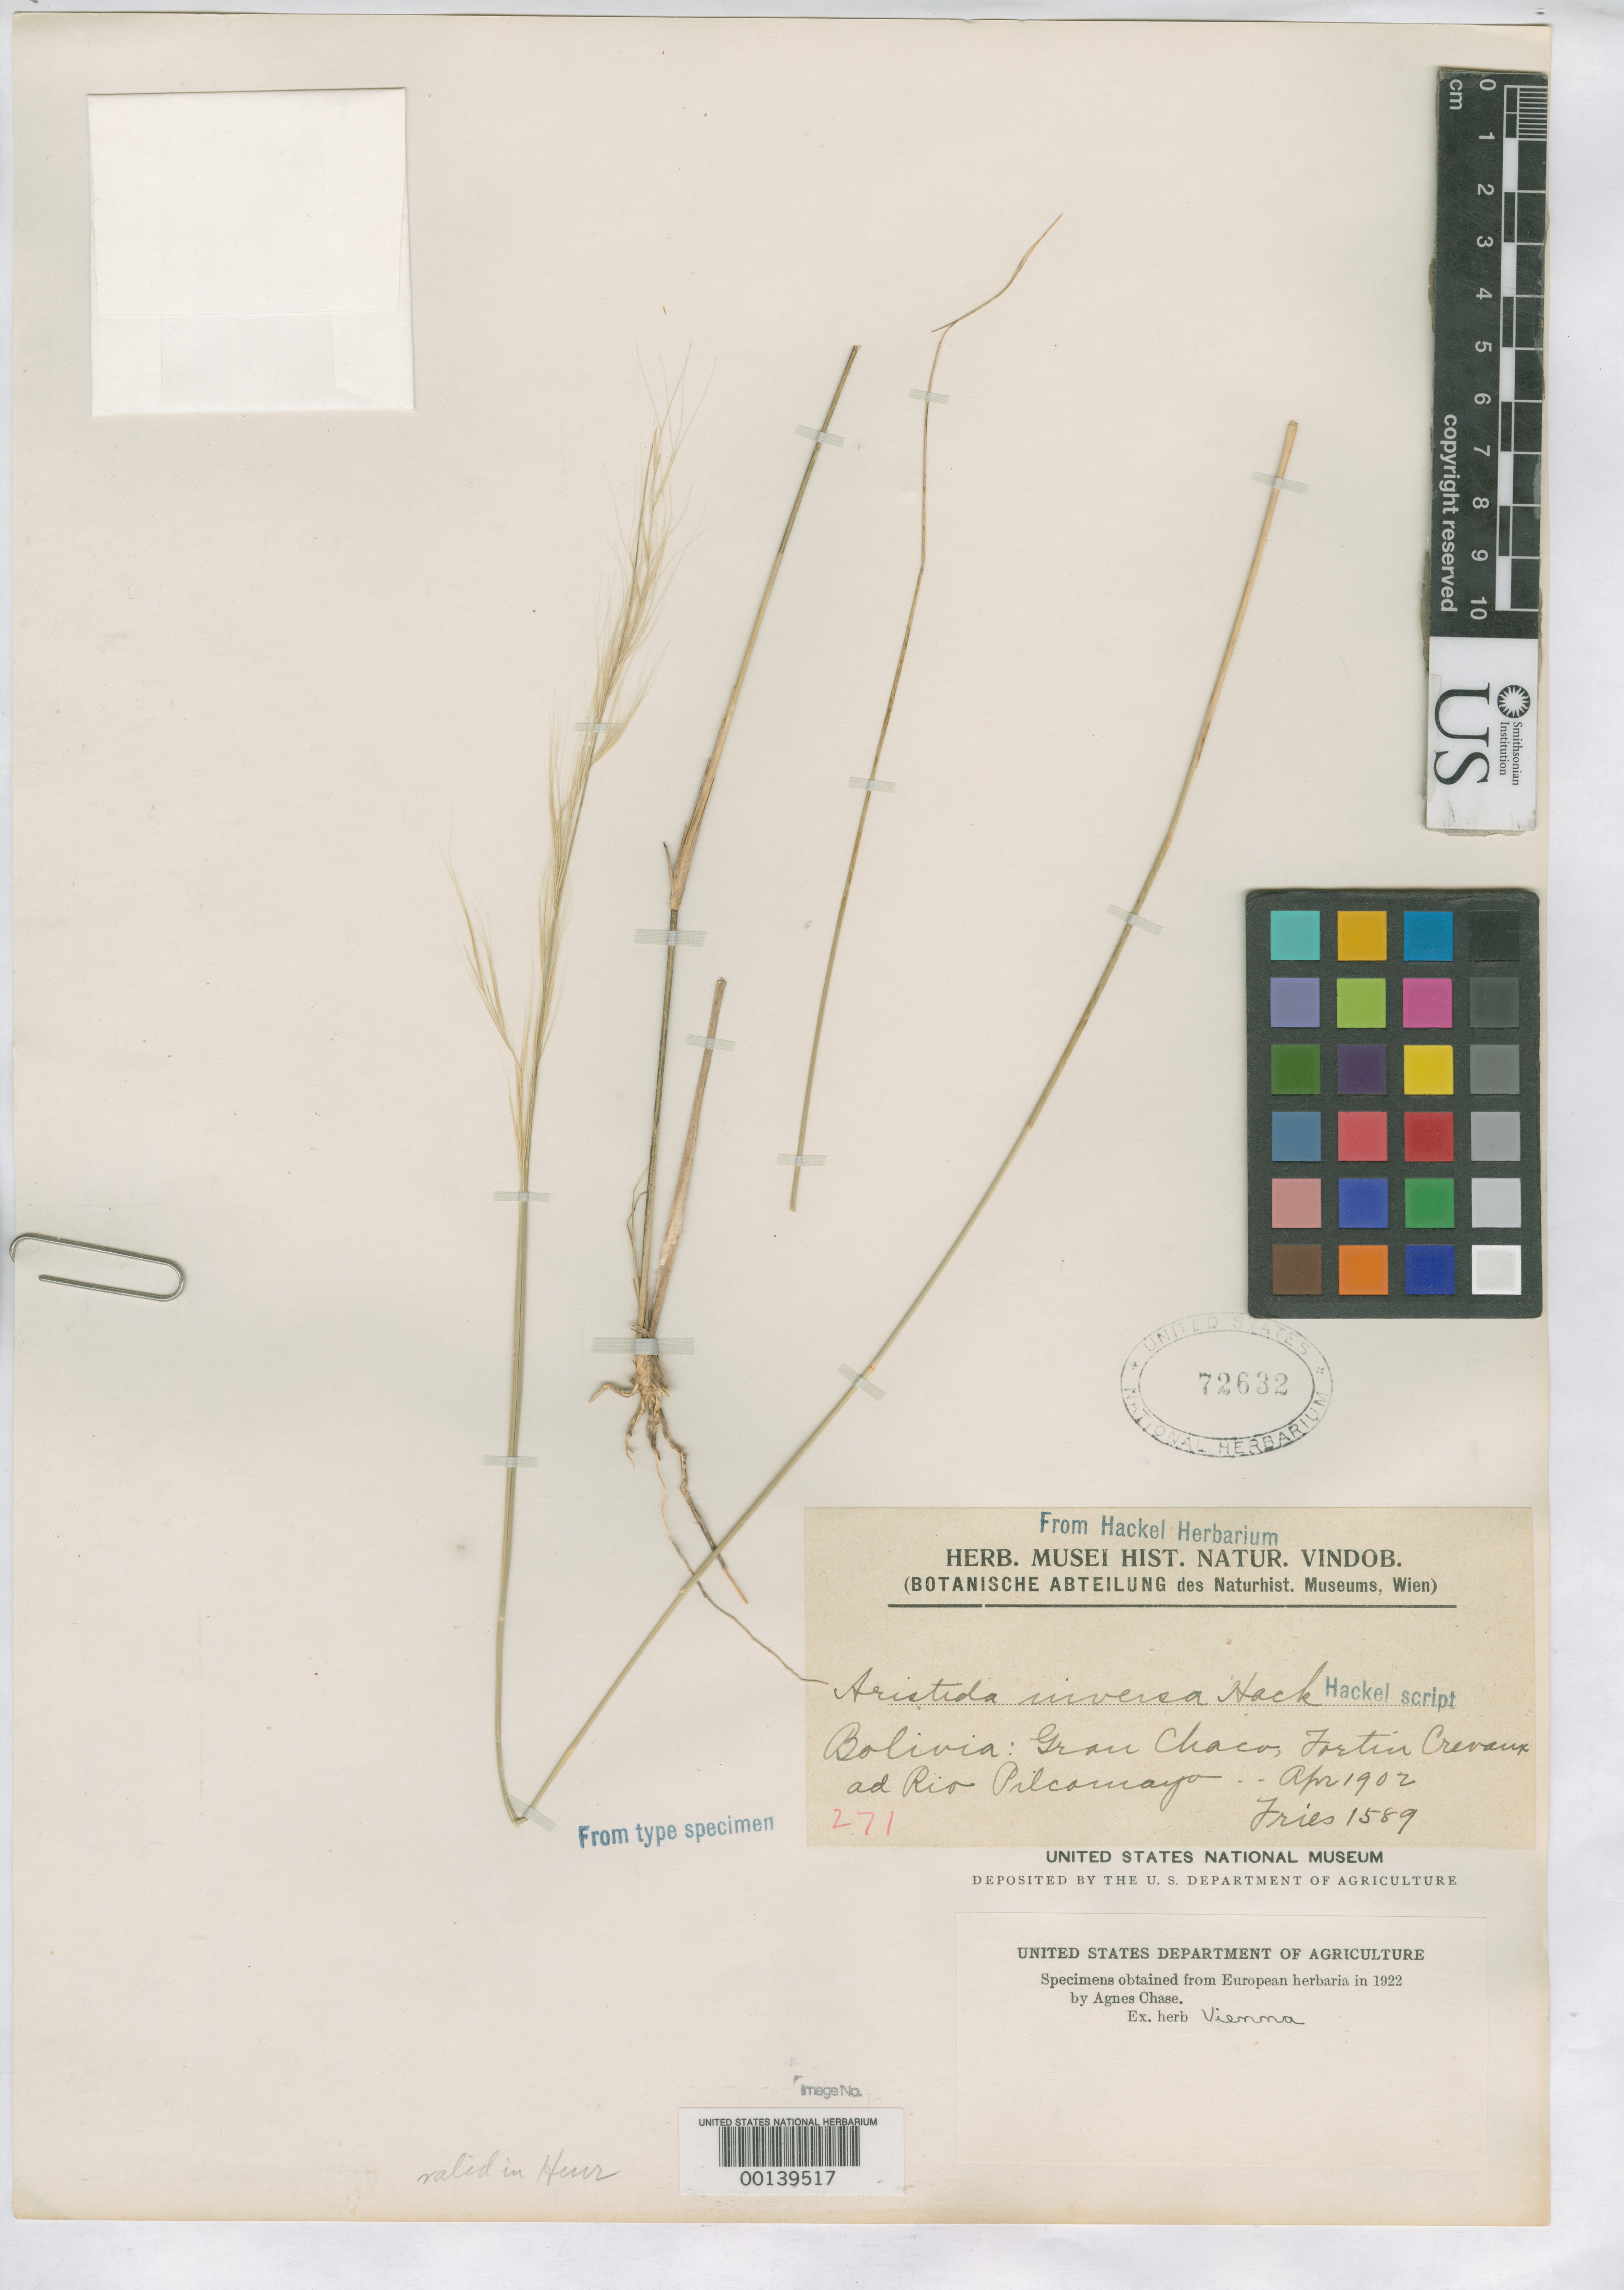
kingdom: Plantae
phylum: Tracheophyta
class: Liliopsida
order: Poales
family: Poaceae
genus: Aristida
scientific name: Aristida inversa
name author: Hack. in R.E. Fr.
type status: Type Fragment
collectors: R. E. Fries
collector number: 1589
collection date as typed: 17 Apr 1902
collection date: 1902-04-17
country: Bolivia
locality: Gran Chaco, Fortin Crevaux at Rio Pilcomayo.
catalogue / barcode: US 72632